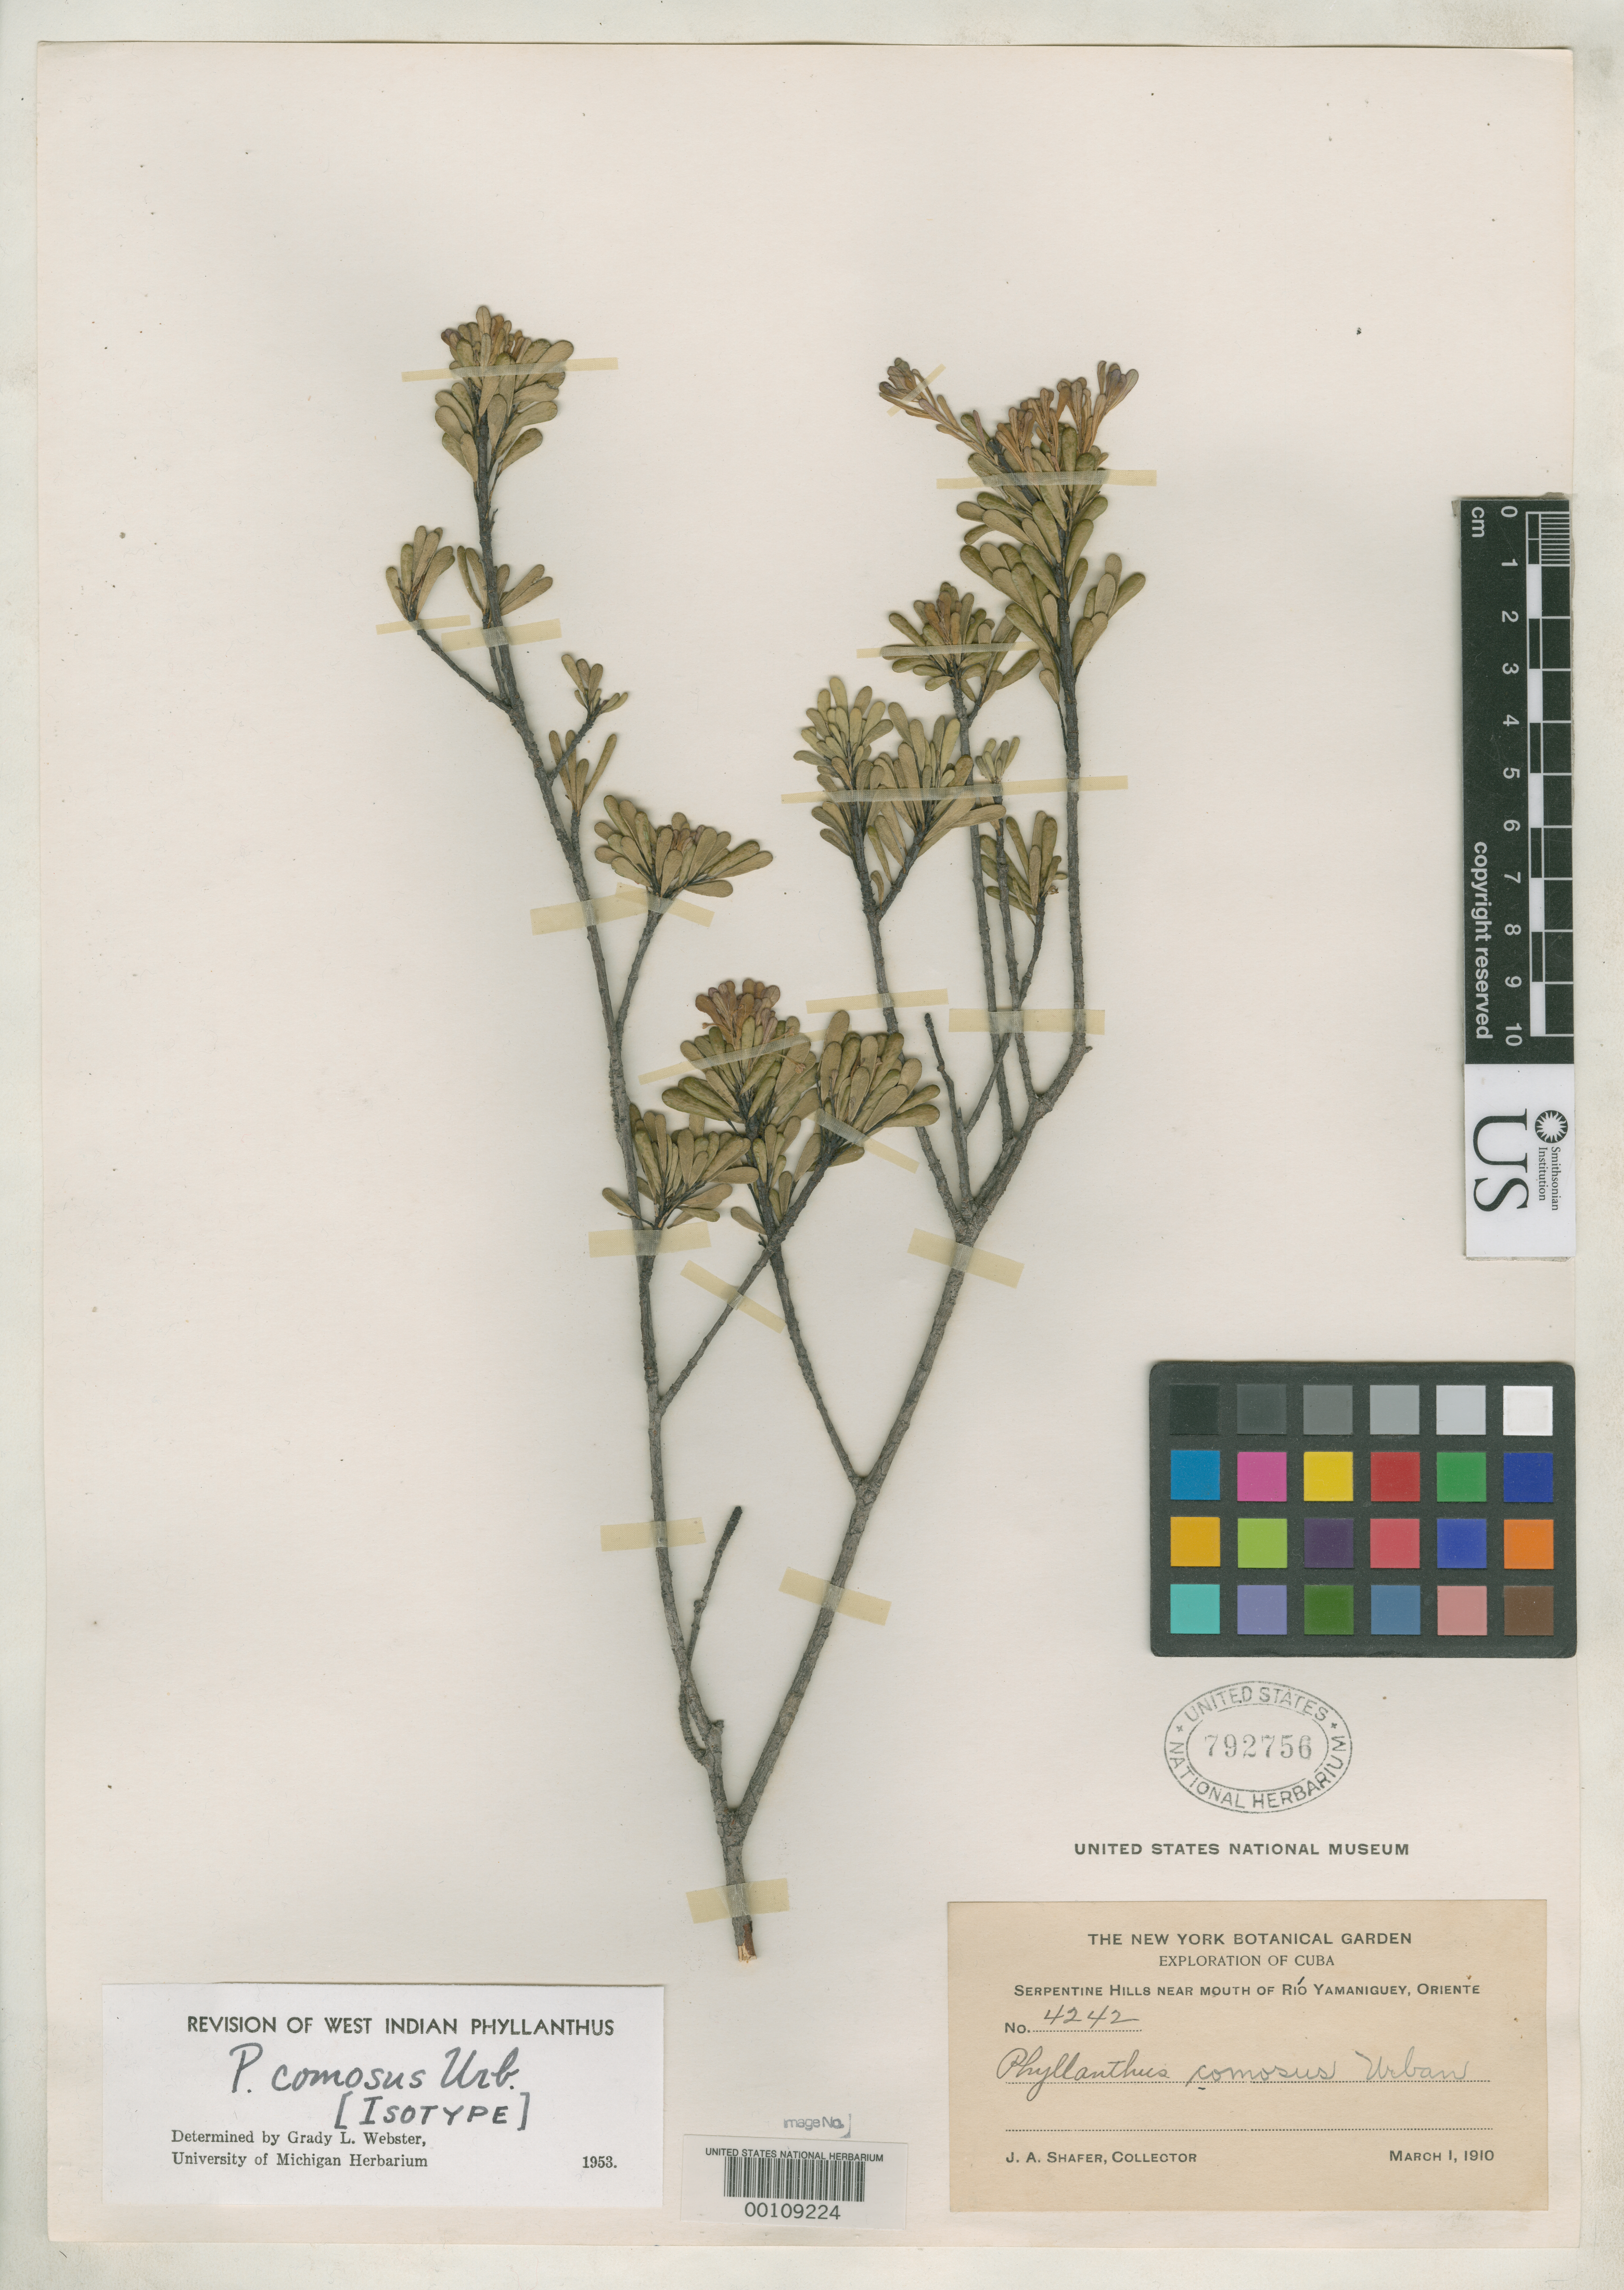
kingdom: Plantae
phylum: Tracheophyta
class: Magnoliopsida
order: Malpighiales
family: Phyllanthaceae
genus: Phyllanthus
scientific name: Phyllanthus comosus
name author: Urb.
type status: Isotype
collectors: J. A. Shafer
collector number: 4242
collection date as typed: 01 Mar 1910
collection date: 1910-03-01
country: Cuba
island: Greater Antilles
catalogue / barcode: US 792756